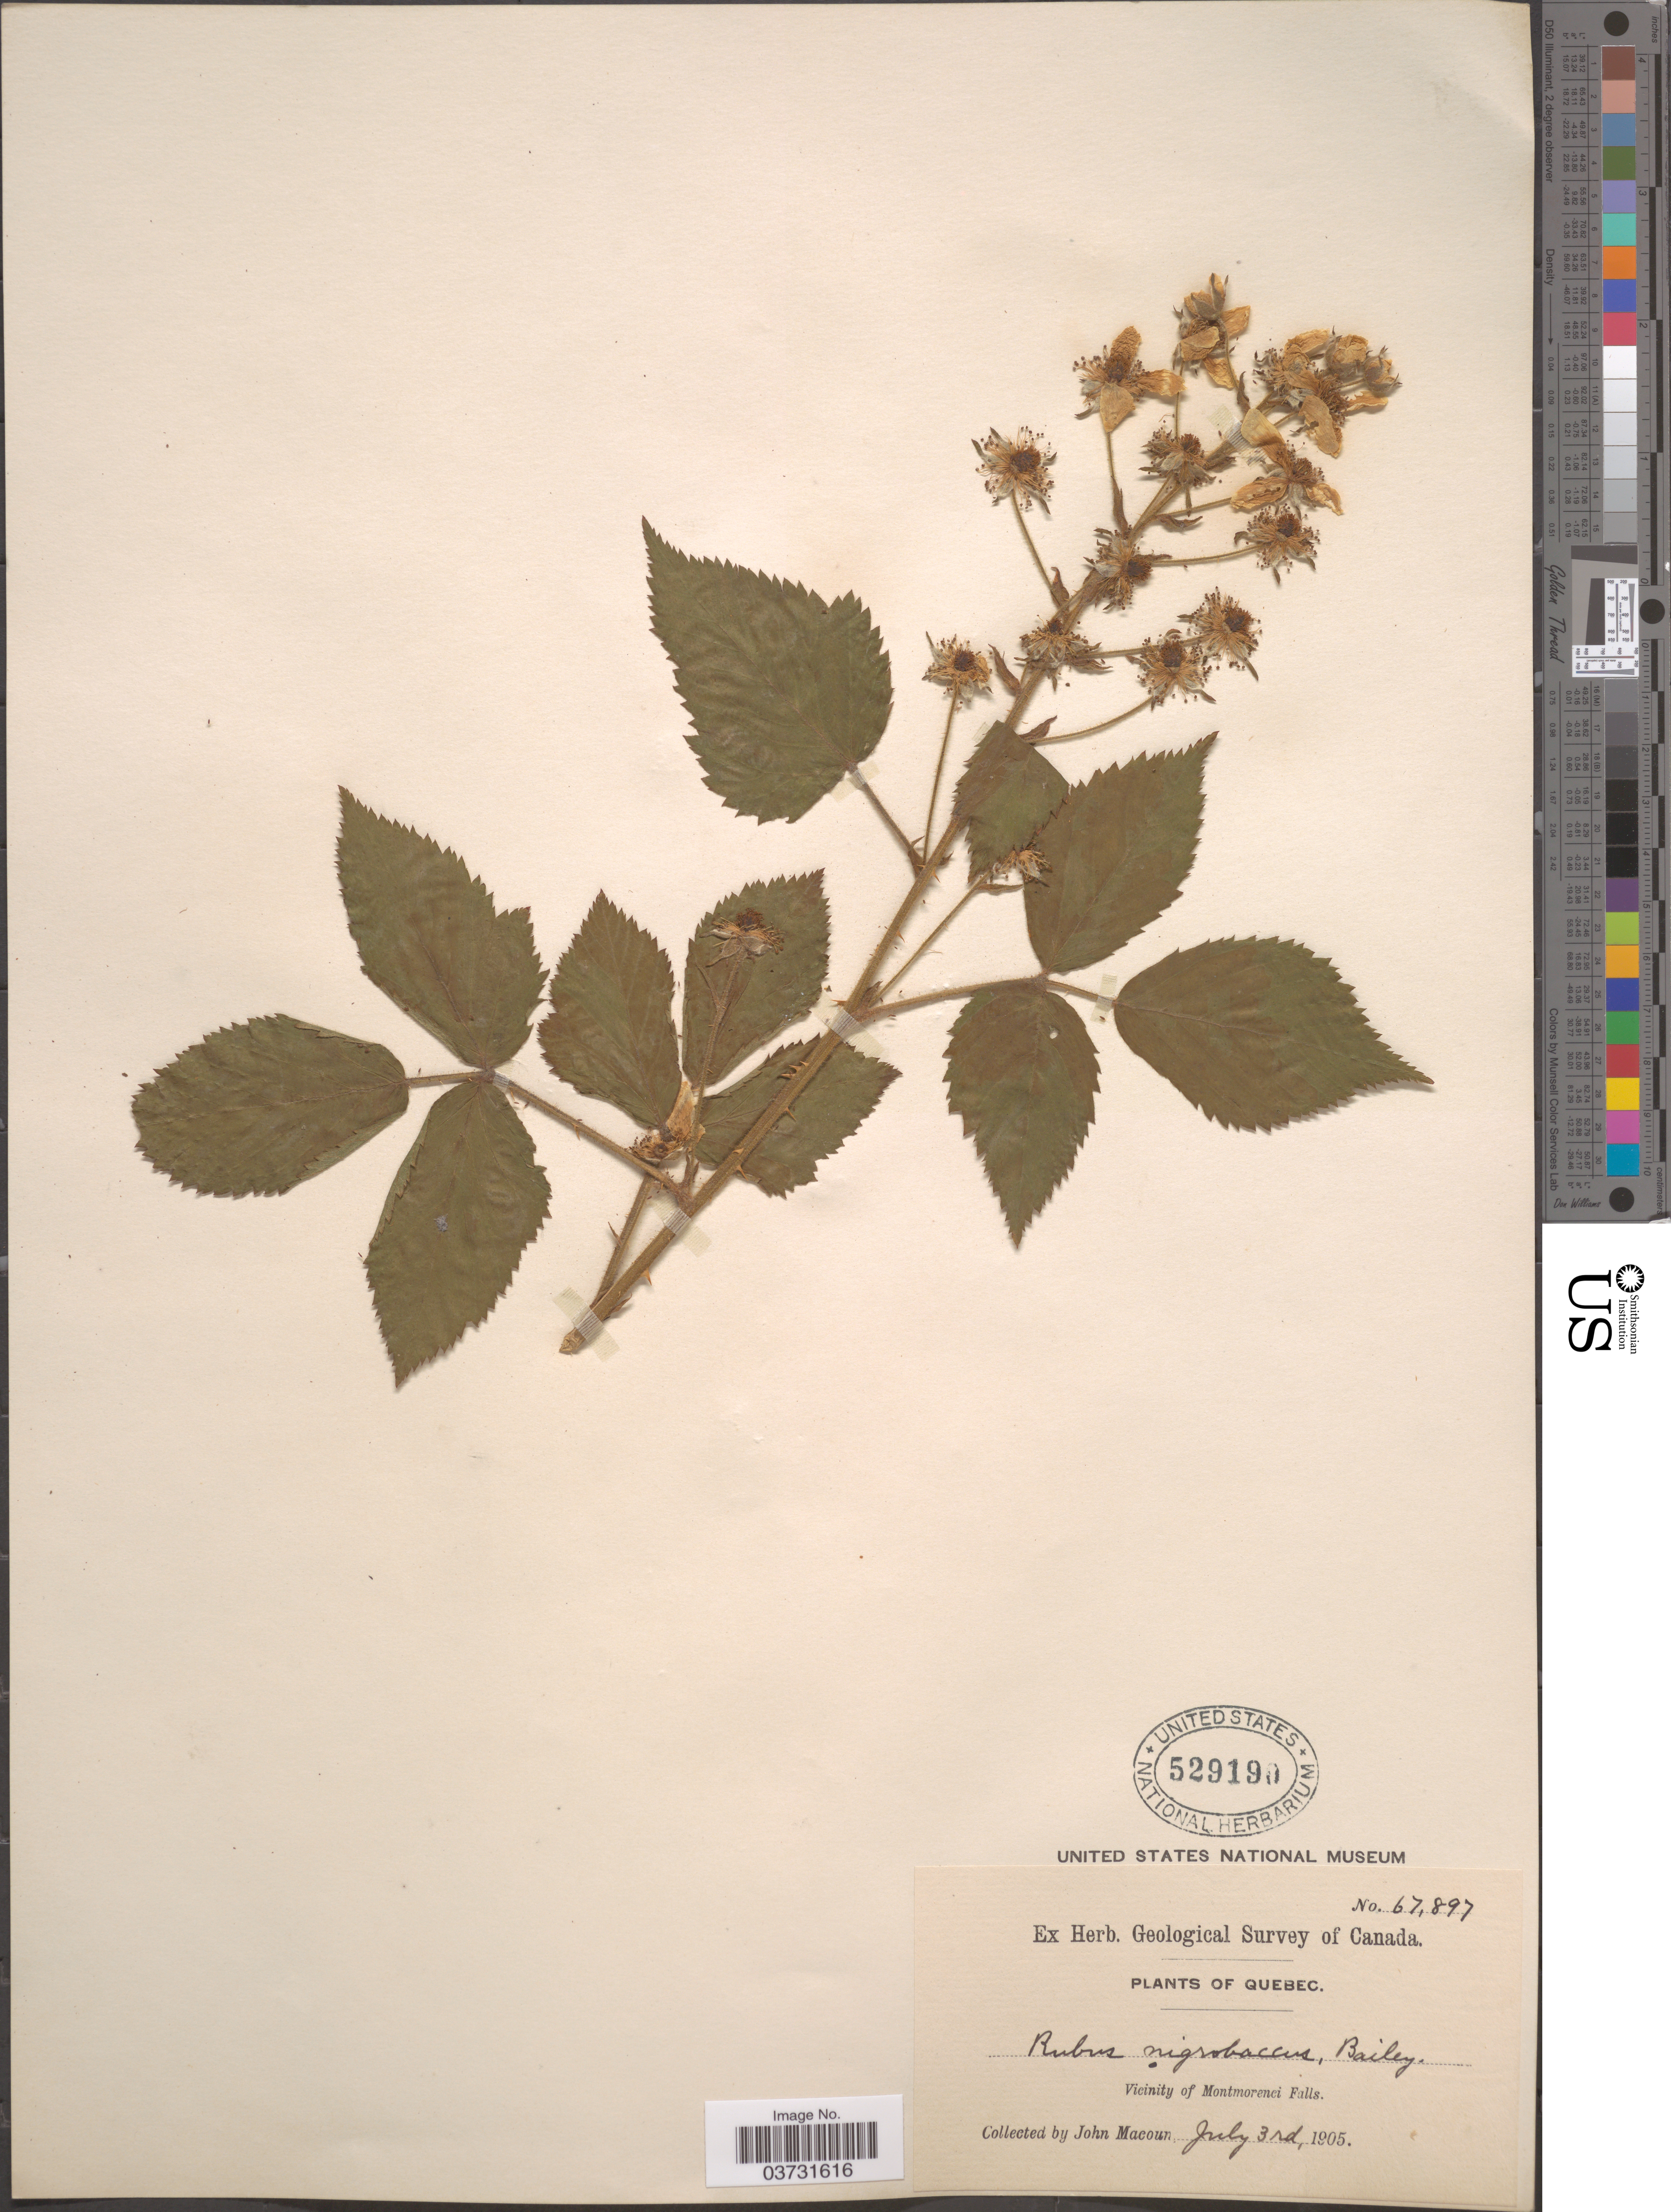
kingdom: Plantae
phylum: Tracheophyta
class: Magnoliopsida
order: Rosales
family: Rosaceae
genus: Rubus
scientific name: Rubus nigrobaccus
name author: L.H. Bailey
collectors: J. Macoun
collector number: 67897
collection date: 1905-07-03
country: Canada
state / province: Quebec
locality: Vicinity of Montmorenci Falls.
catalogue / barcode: US 529190